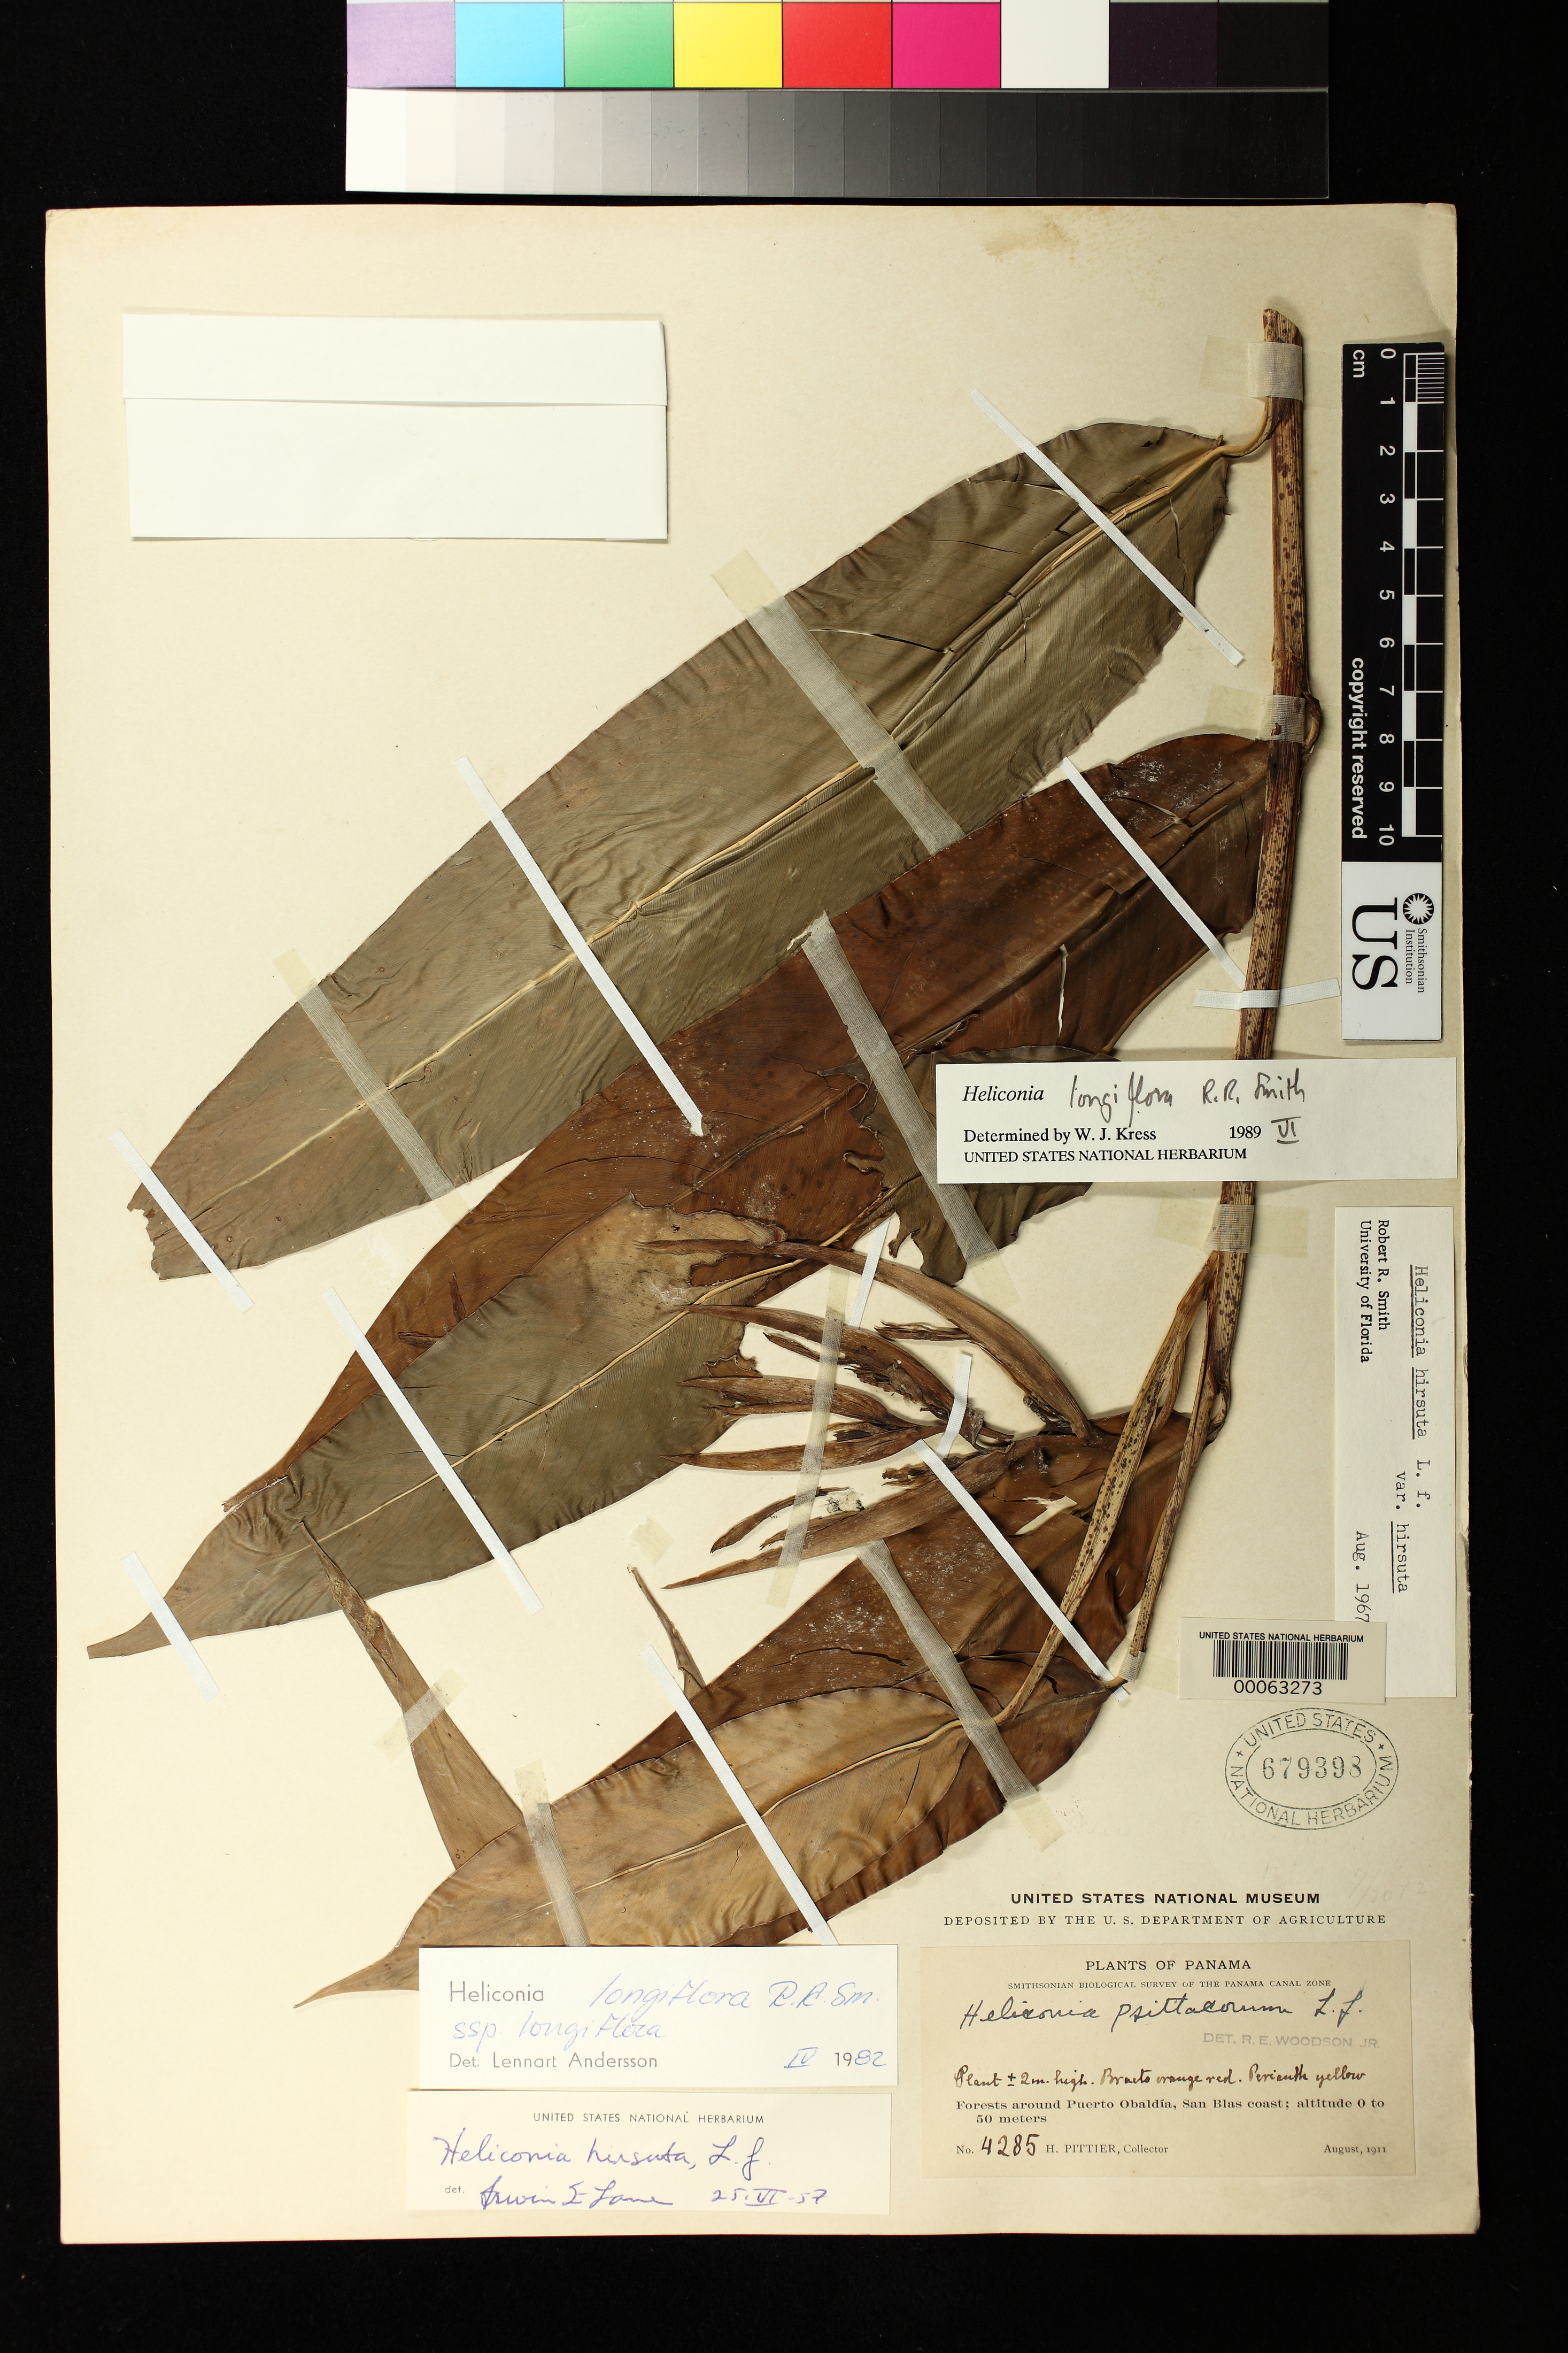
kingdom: Plantae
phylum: Tracheophyta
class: Liliopsida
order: Zingiberales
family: Heliconiaceae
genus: Heliconia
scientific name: Heliconia longiflora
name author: R.R. Sm.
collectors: H. F. Pittier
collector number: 4285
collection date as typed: Aug 1911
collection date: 1911-08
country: Panama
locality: Forests around Puerto Obaldia, San Blas coast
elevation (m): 0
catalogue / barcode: US 679398